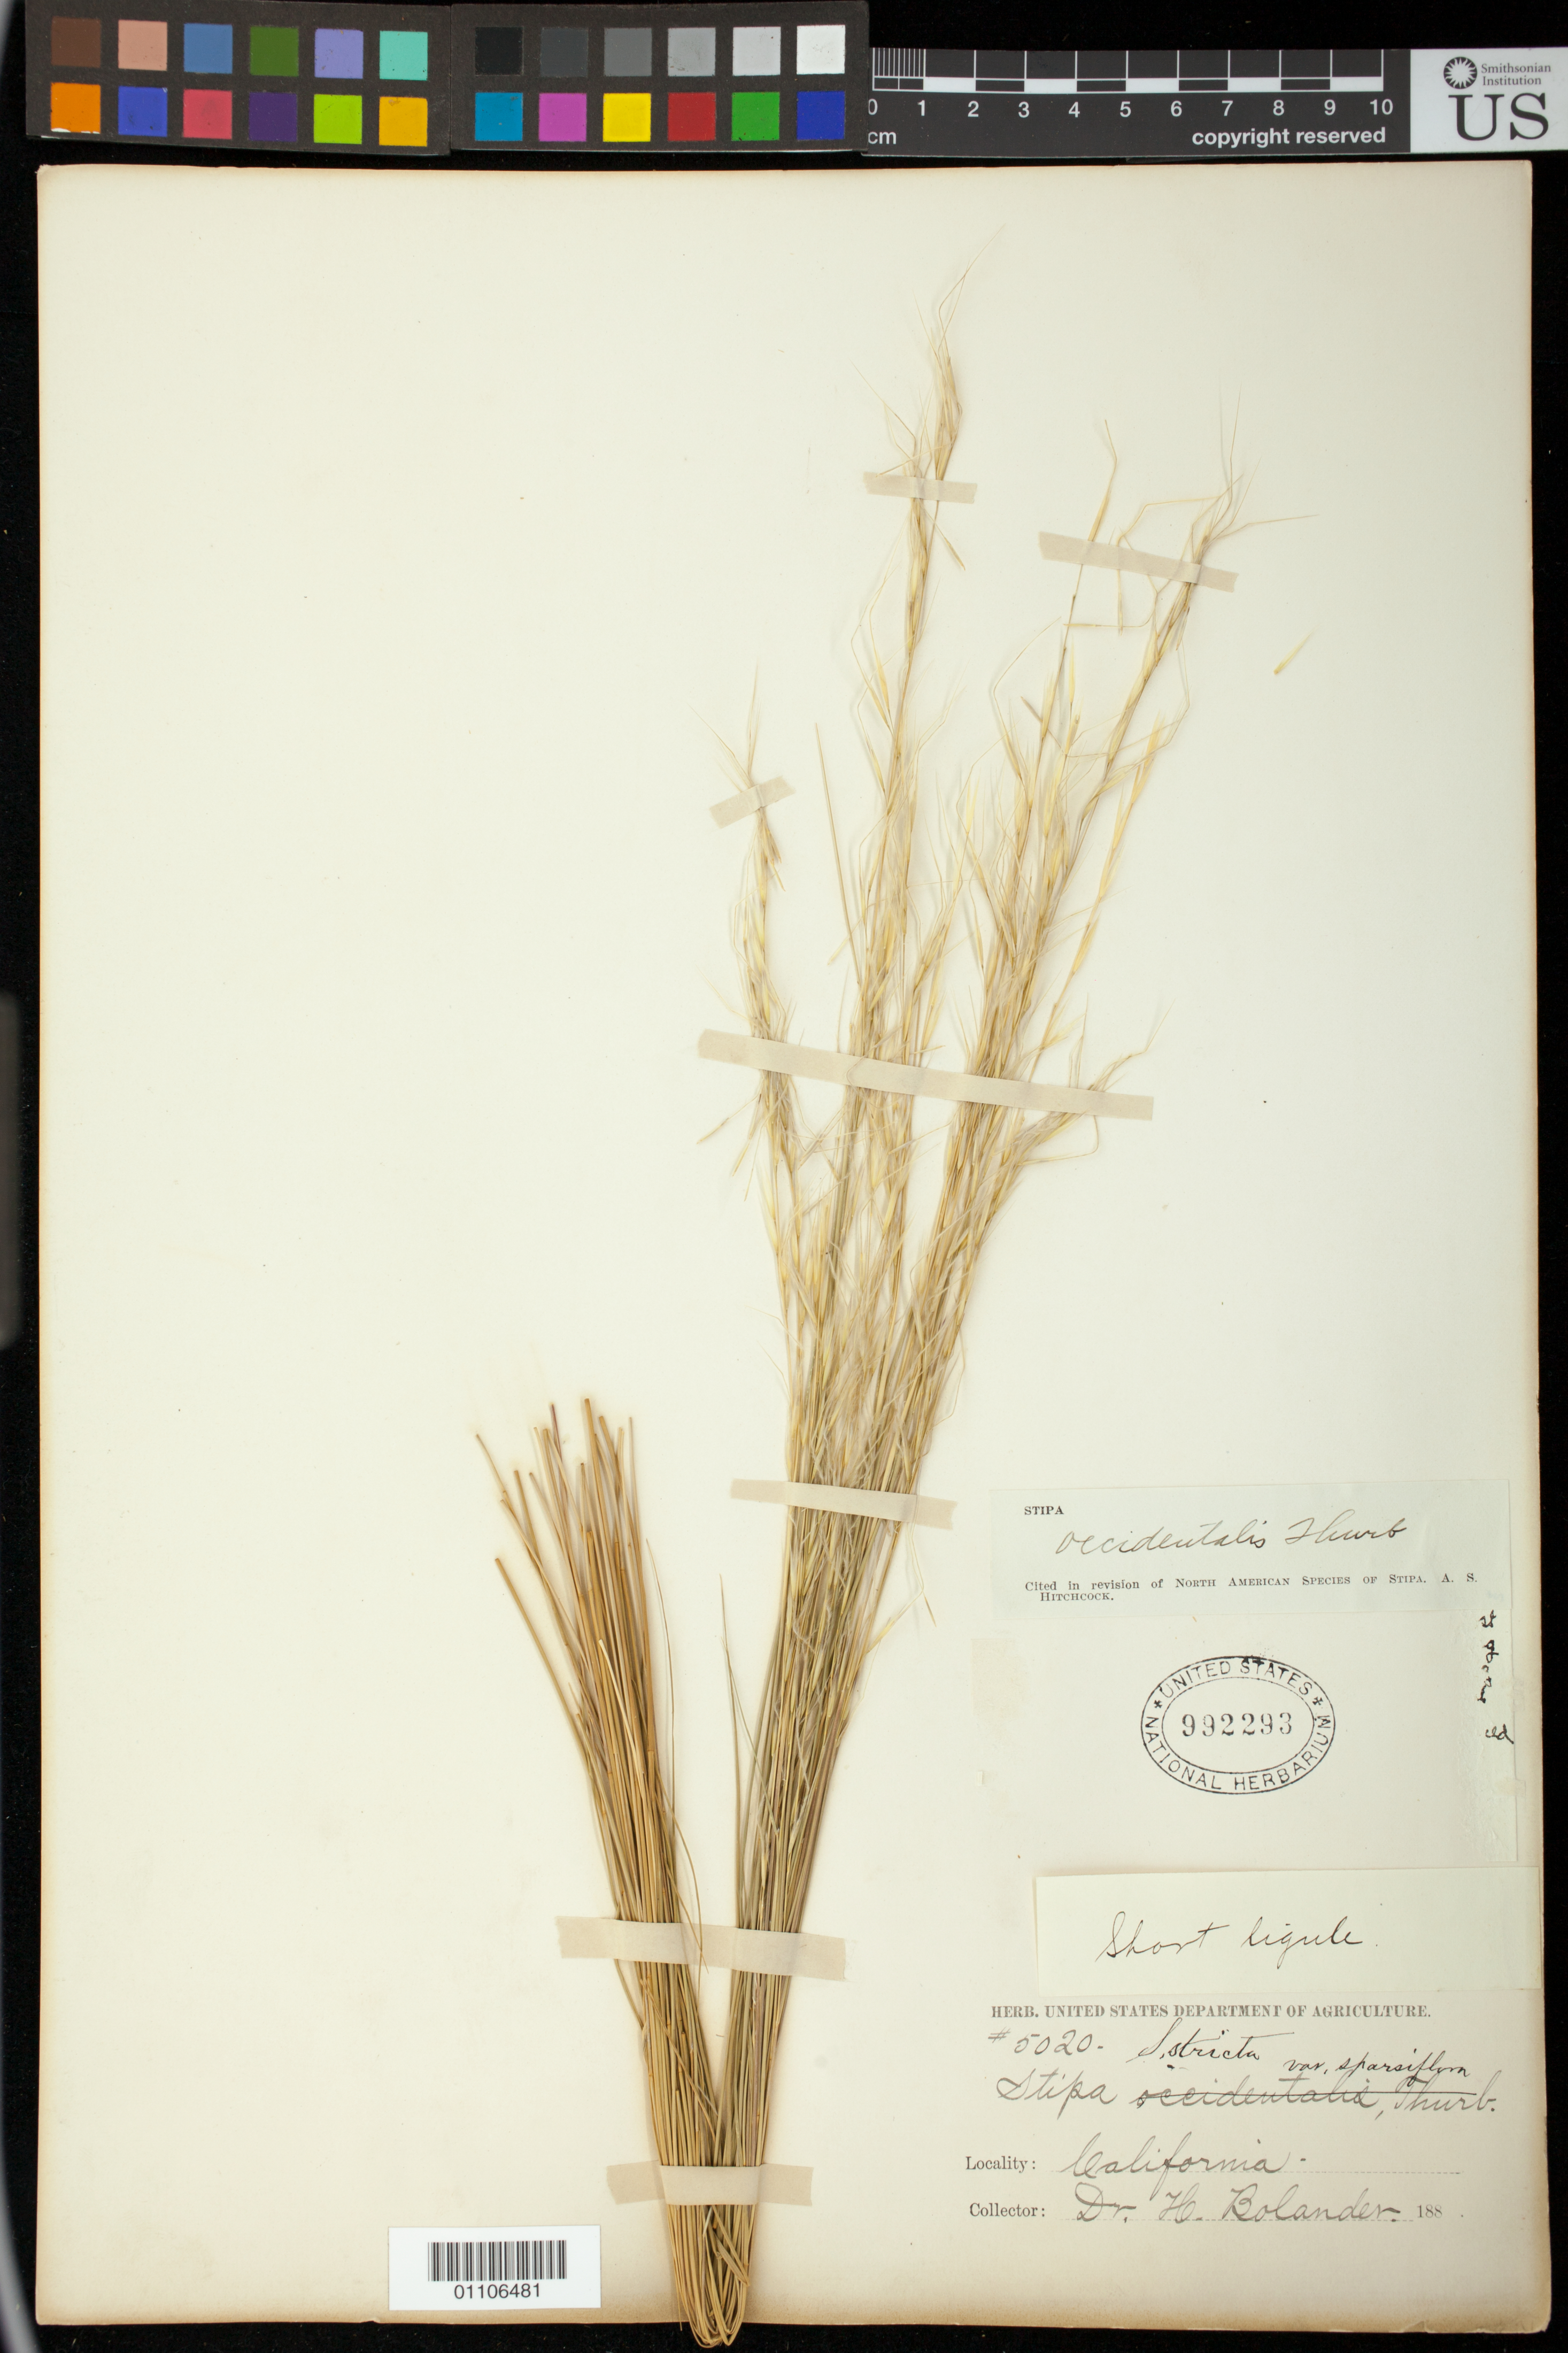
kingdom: Plantae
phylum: Tracheophyta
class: Liliopsida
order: Poales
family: Poaceae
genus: Stipa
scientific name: Stipa stricta var. sparsiflora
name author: Vasey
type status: Isosyntype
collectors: H. Bolander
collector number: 5020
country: United States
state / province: California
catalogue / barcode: US 992293